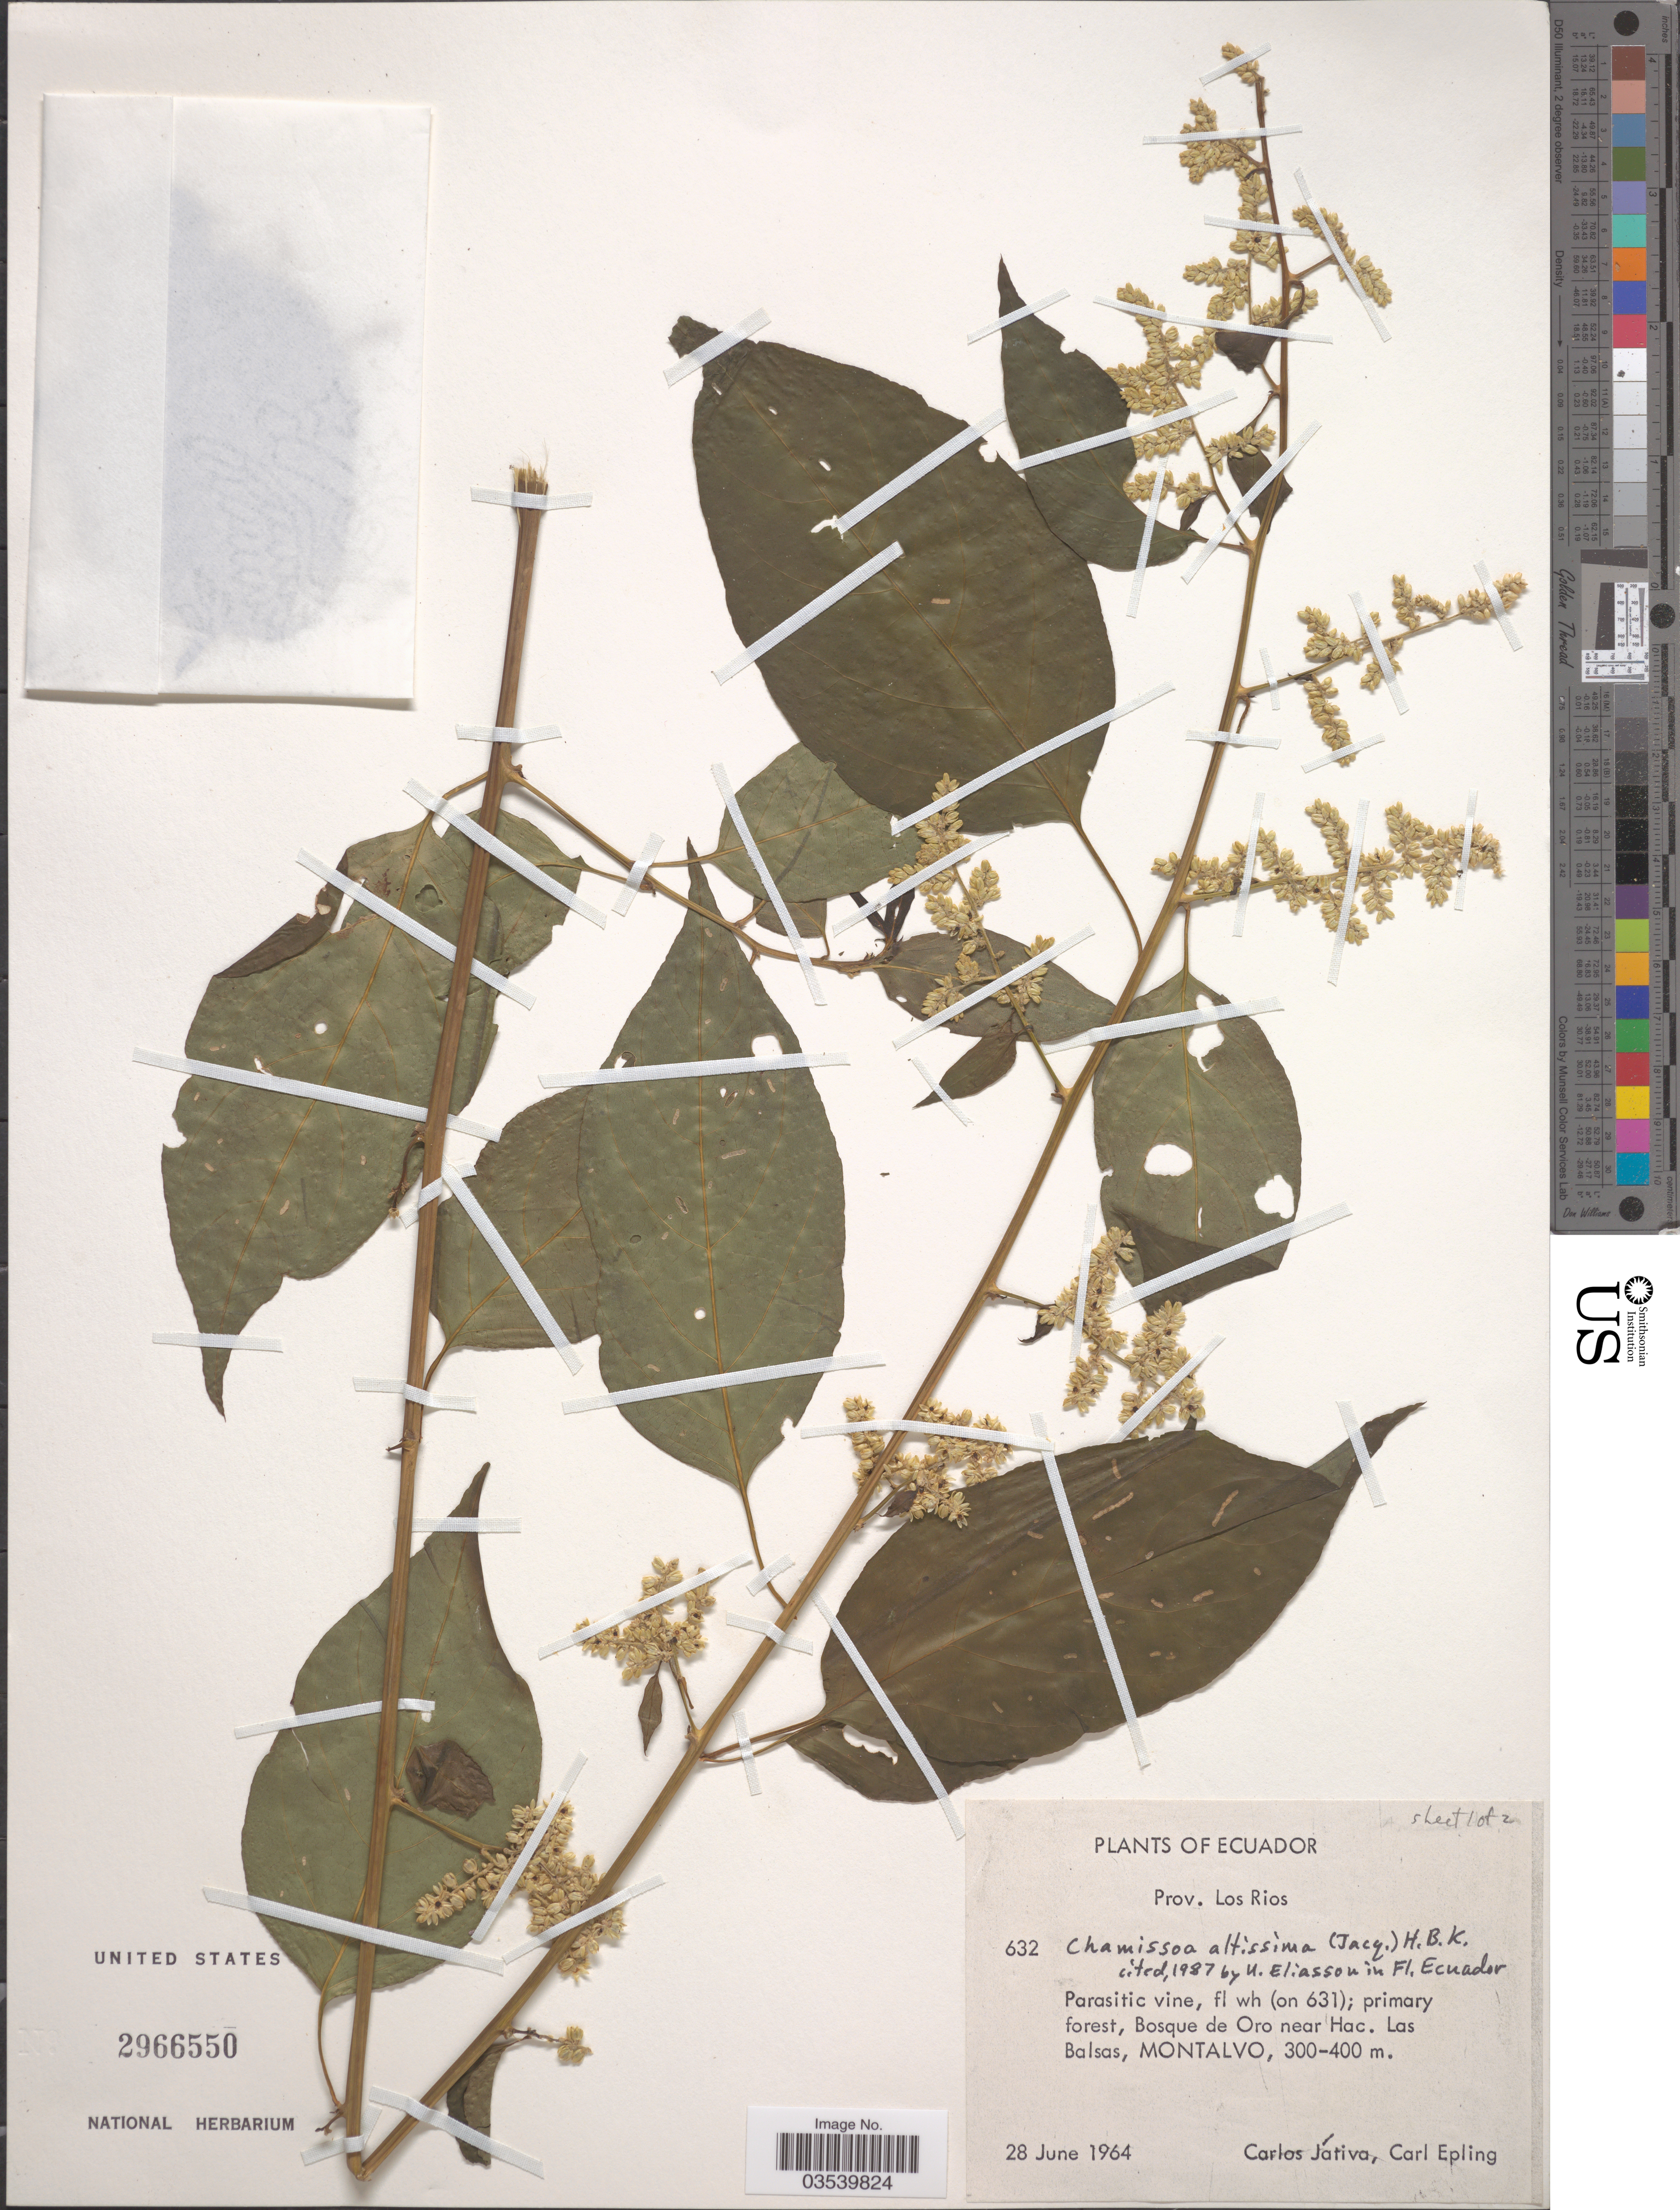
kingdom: Plantae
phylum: Tracheophyta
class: Magnoliopsida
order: Caryophyllales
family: Amaranthaceae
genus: Chamissoa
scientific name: Chamissoa altissima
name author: (Jacq.) Kunth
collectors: C. D. Játiva & C. C. Epling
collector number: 632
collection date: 1964-06-28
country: Ecuador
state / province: Los Ríos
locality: Bosque de Oro near Hac. Las Balsas, Montalvo.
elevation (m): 300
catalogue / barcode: US 2966550